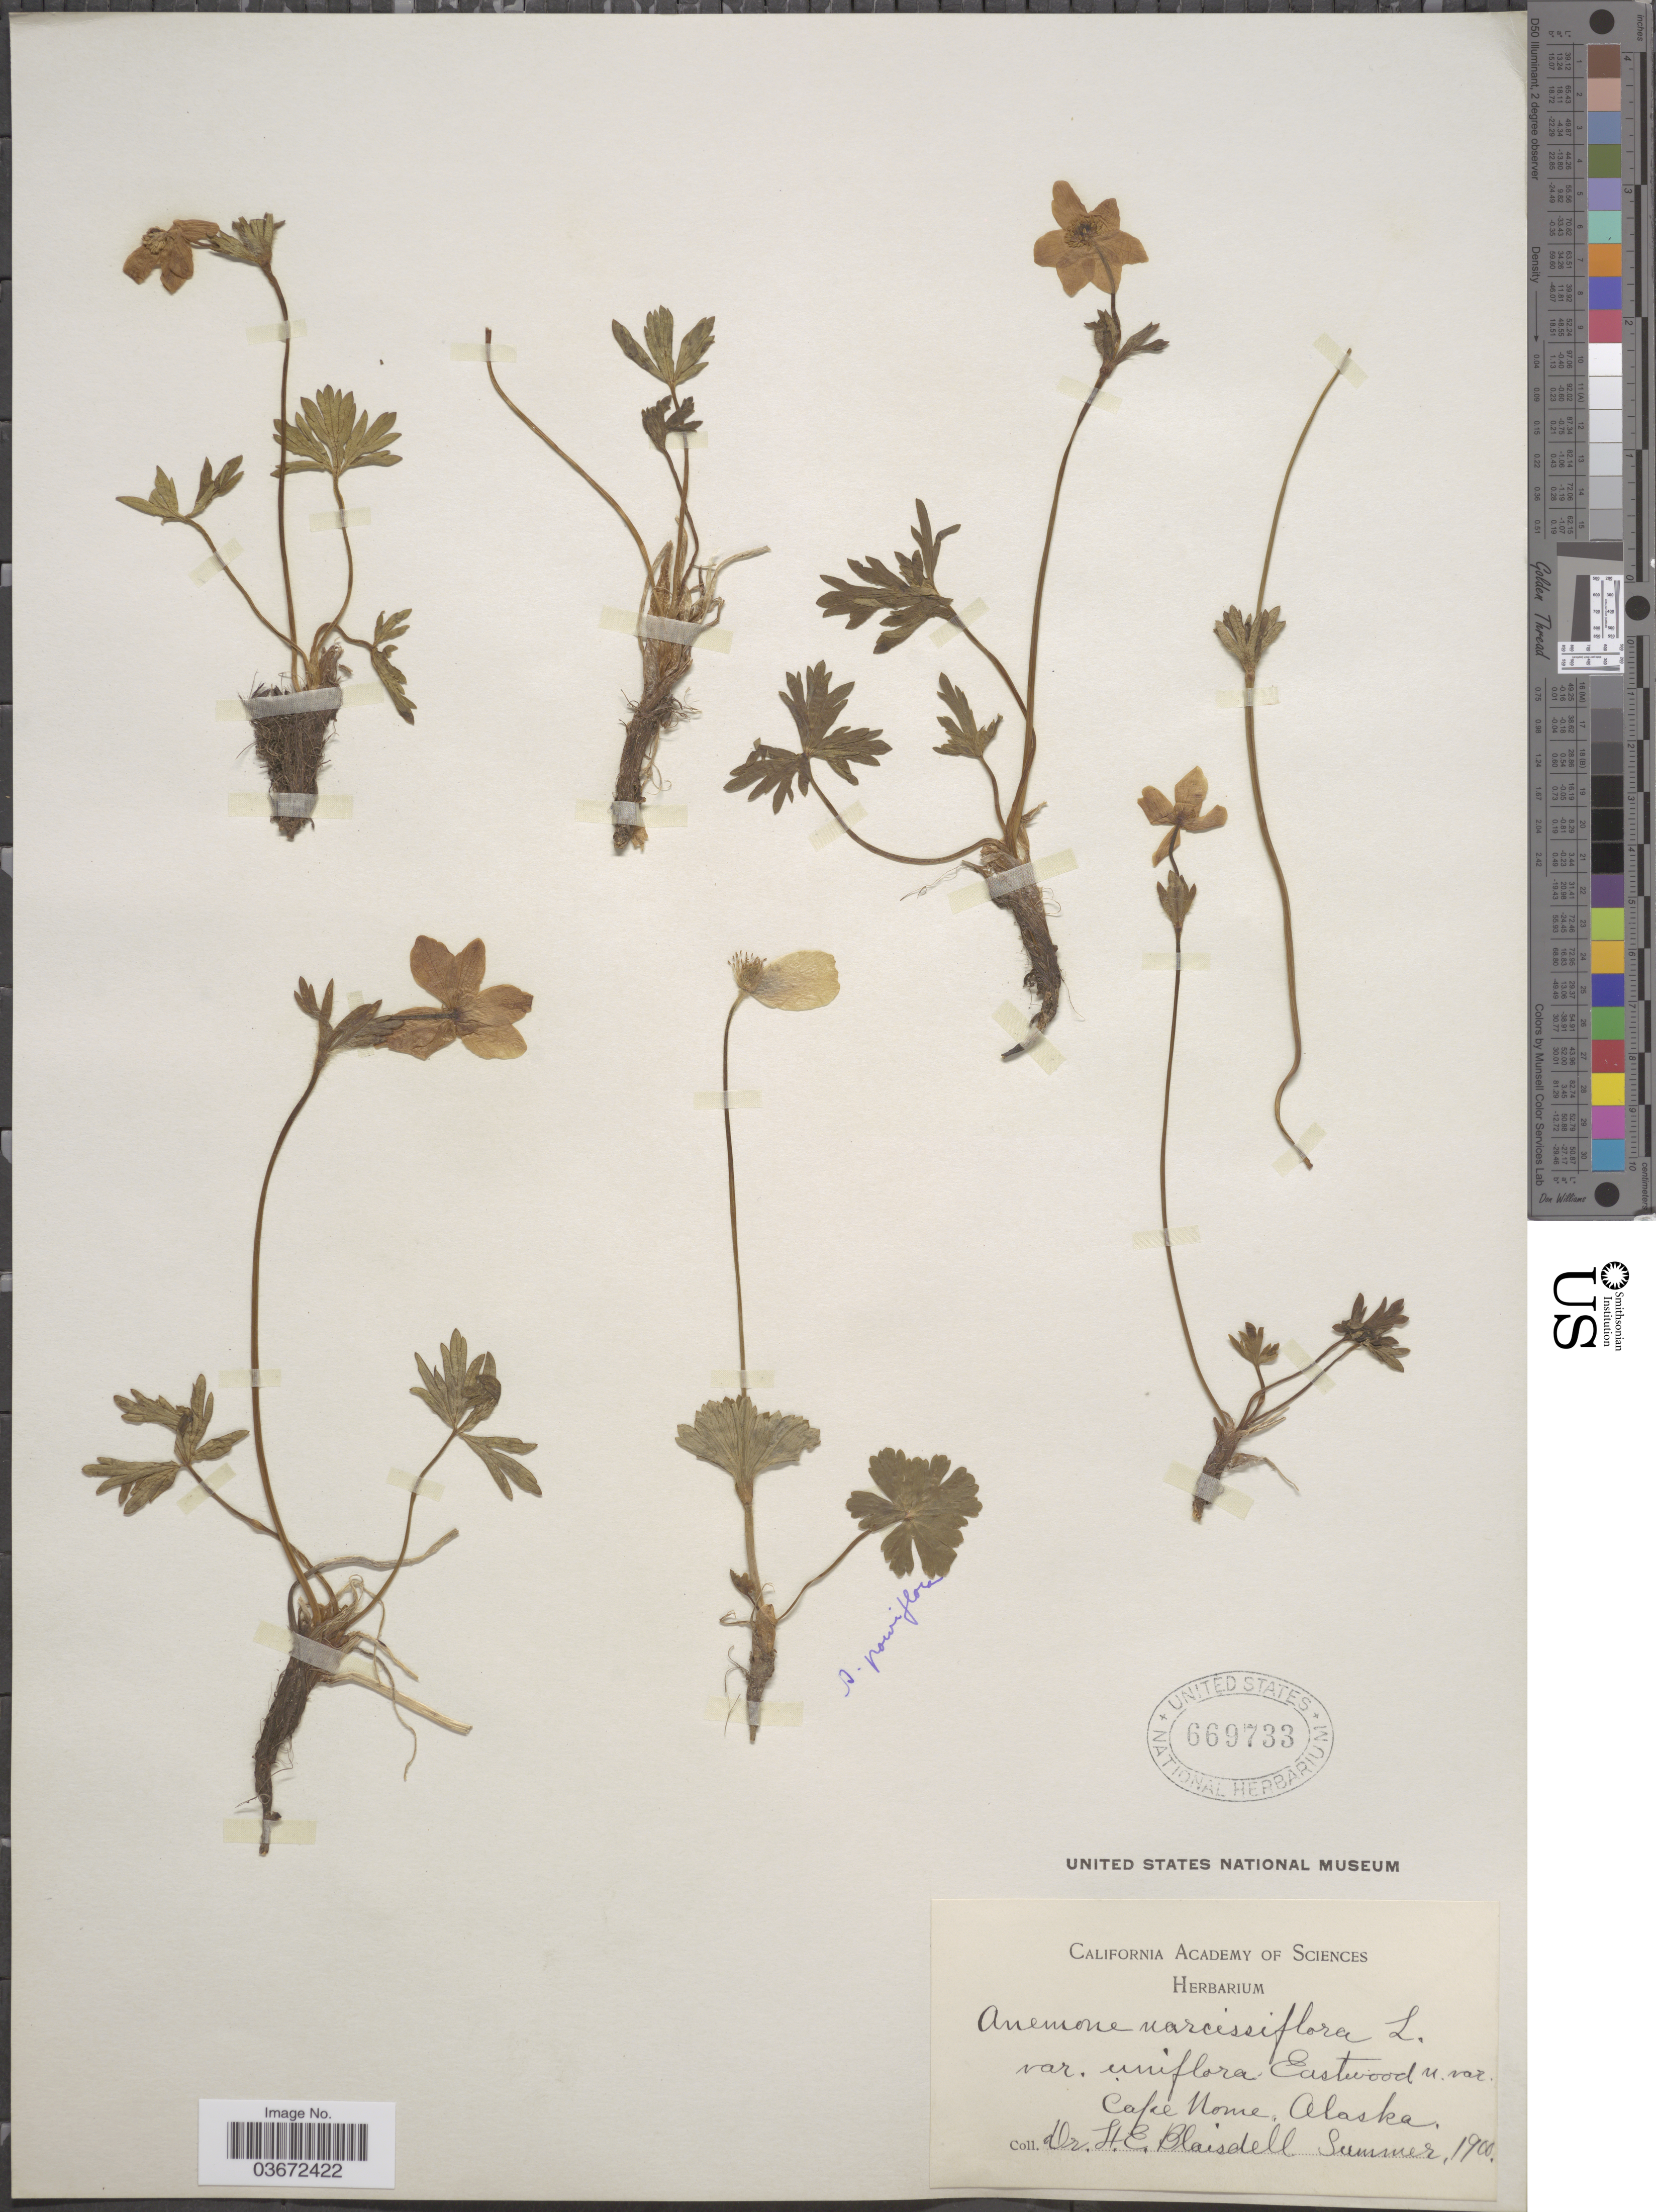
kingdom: Plantae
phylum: Tracheophyta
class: Magnoliopsida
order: Ranunculales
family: Ranunculaceae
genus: Anemone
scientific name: Anemone narcissiflora var. uniflora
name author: Eastw.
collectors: H. Blaisdell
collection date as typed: Summer, 1900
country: United States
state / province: Alaska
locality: Cape Nome.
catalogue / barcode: US 669733